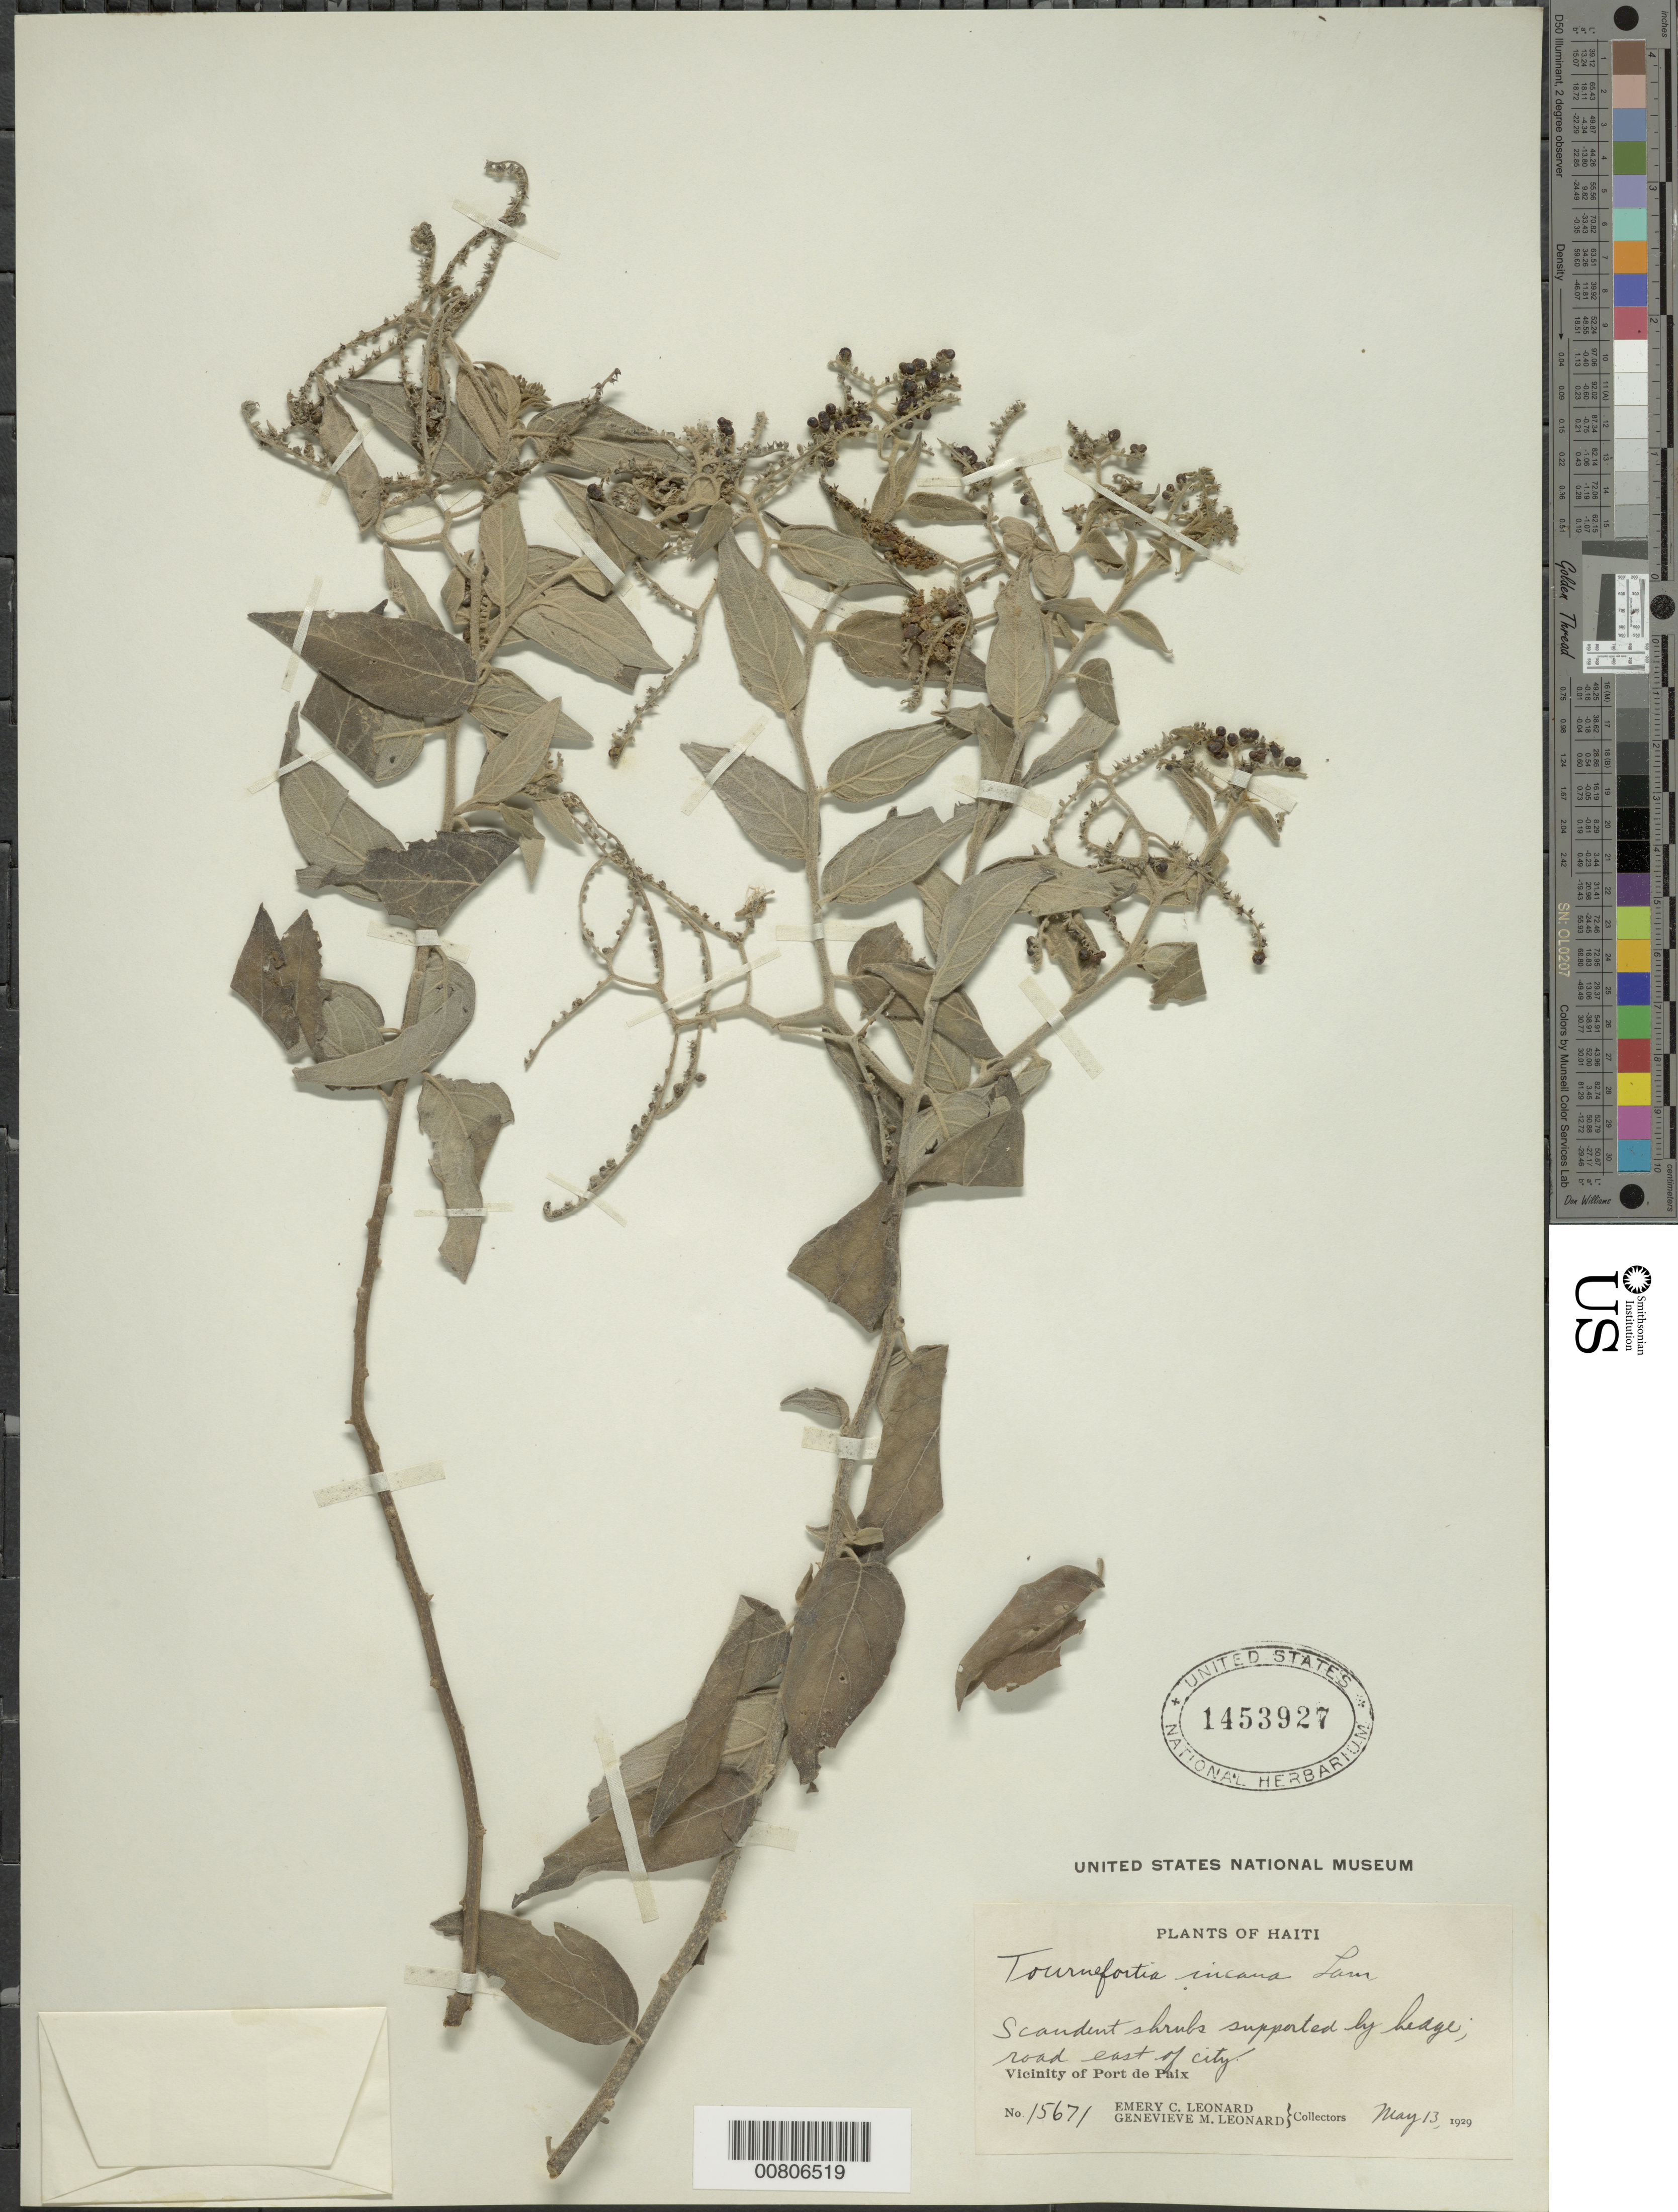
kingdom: Plantae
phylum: Tracheophyta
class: Magnoliopsida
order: Boraginales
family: Heliotropiaceae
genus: Tournefortia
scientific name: Tournefortia incana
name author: Lam.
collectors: E. C. Leonard & G. M. Leonard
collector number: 15671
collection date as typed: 13 May 1929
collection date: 1929-05-13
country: Haiti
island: Hispaniola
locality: Port de Paix, road E of city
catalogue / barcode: US 1453927